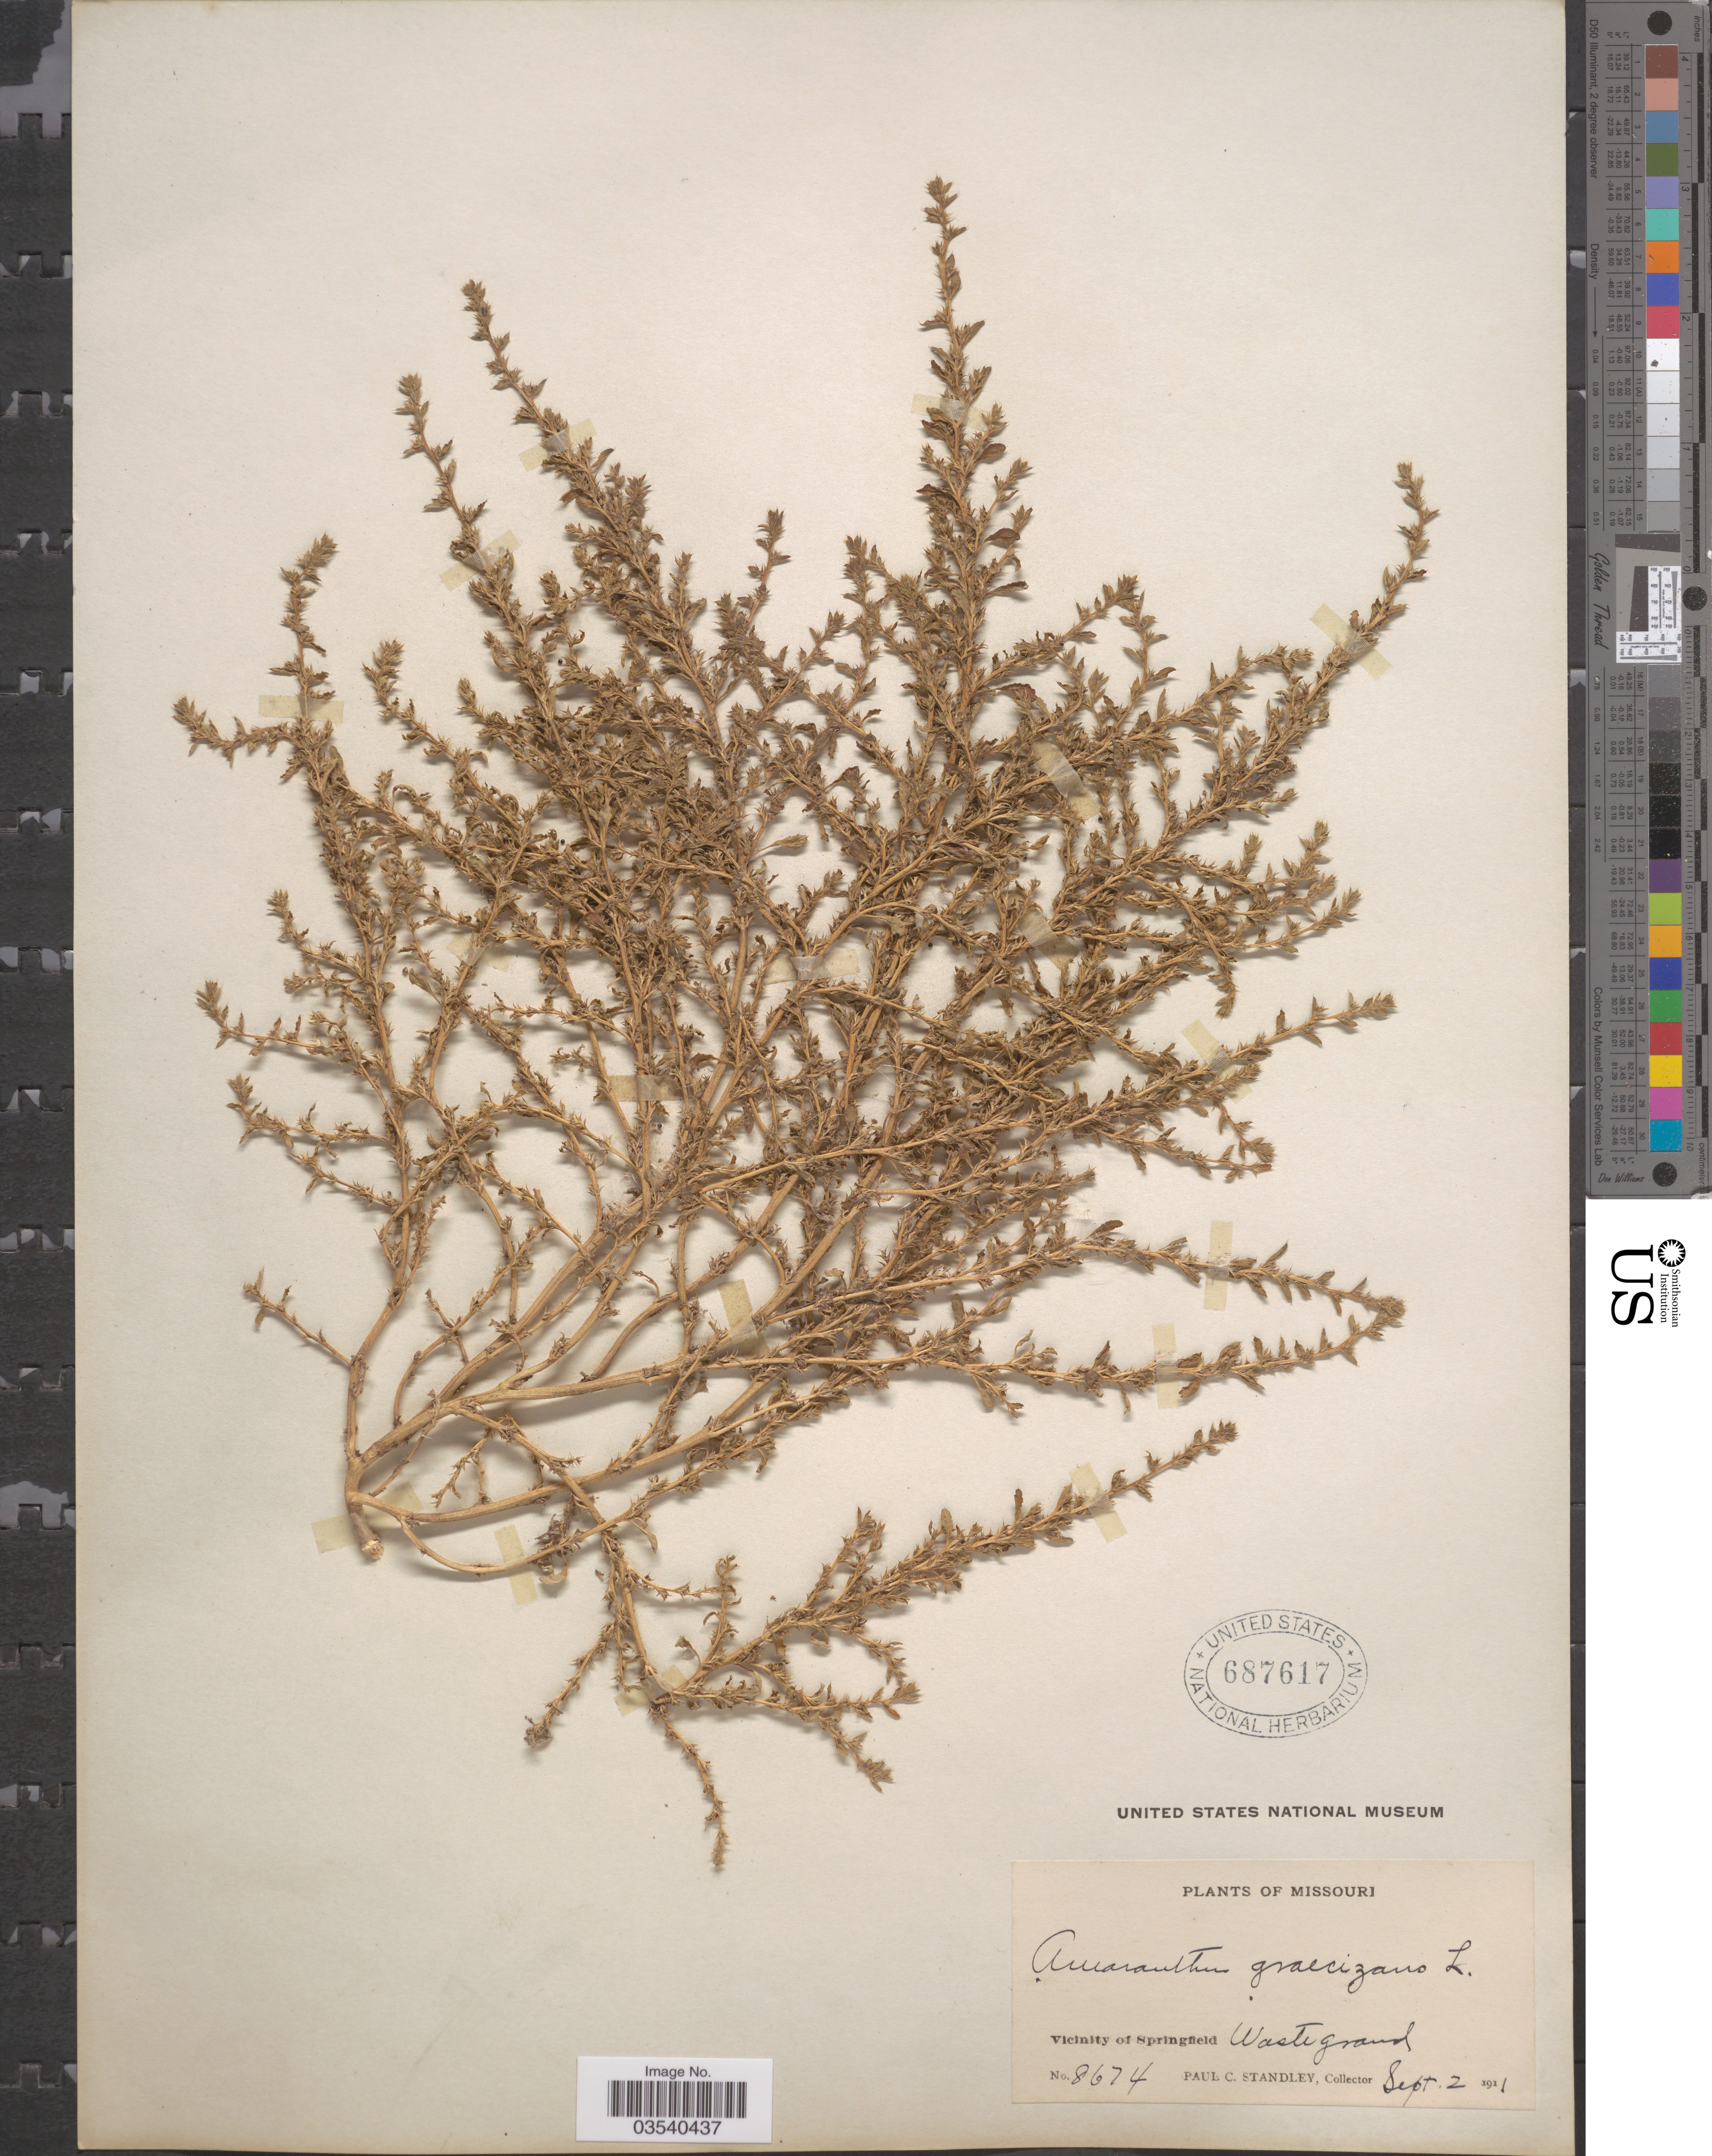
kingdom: Plantae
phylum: Tracheophyta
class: Magnoliopsida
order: Caryophyllales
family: Amaranthaceae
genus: Amaranthus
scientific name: Amaranthus graecizans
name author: L.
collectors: P. C. Standley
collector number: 8674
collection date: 1911-09-02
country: United States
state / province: Missouri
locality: Vicinity of Springfield.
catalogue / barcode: US 687617